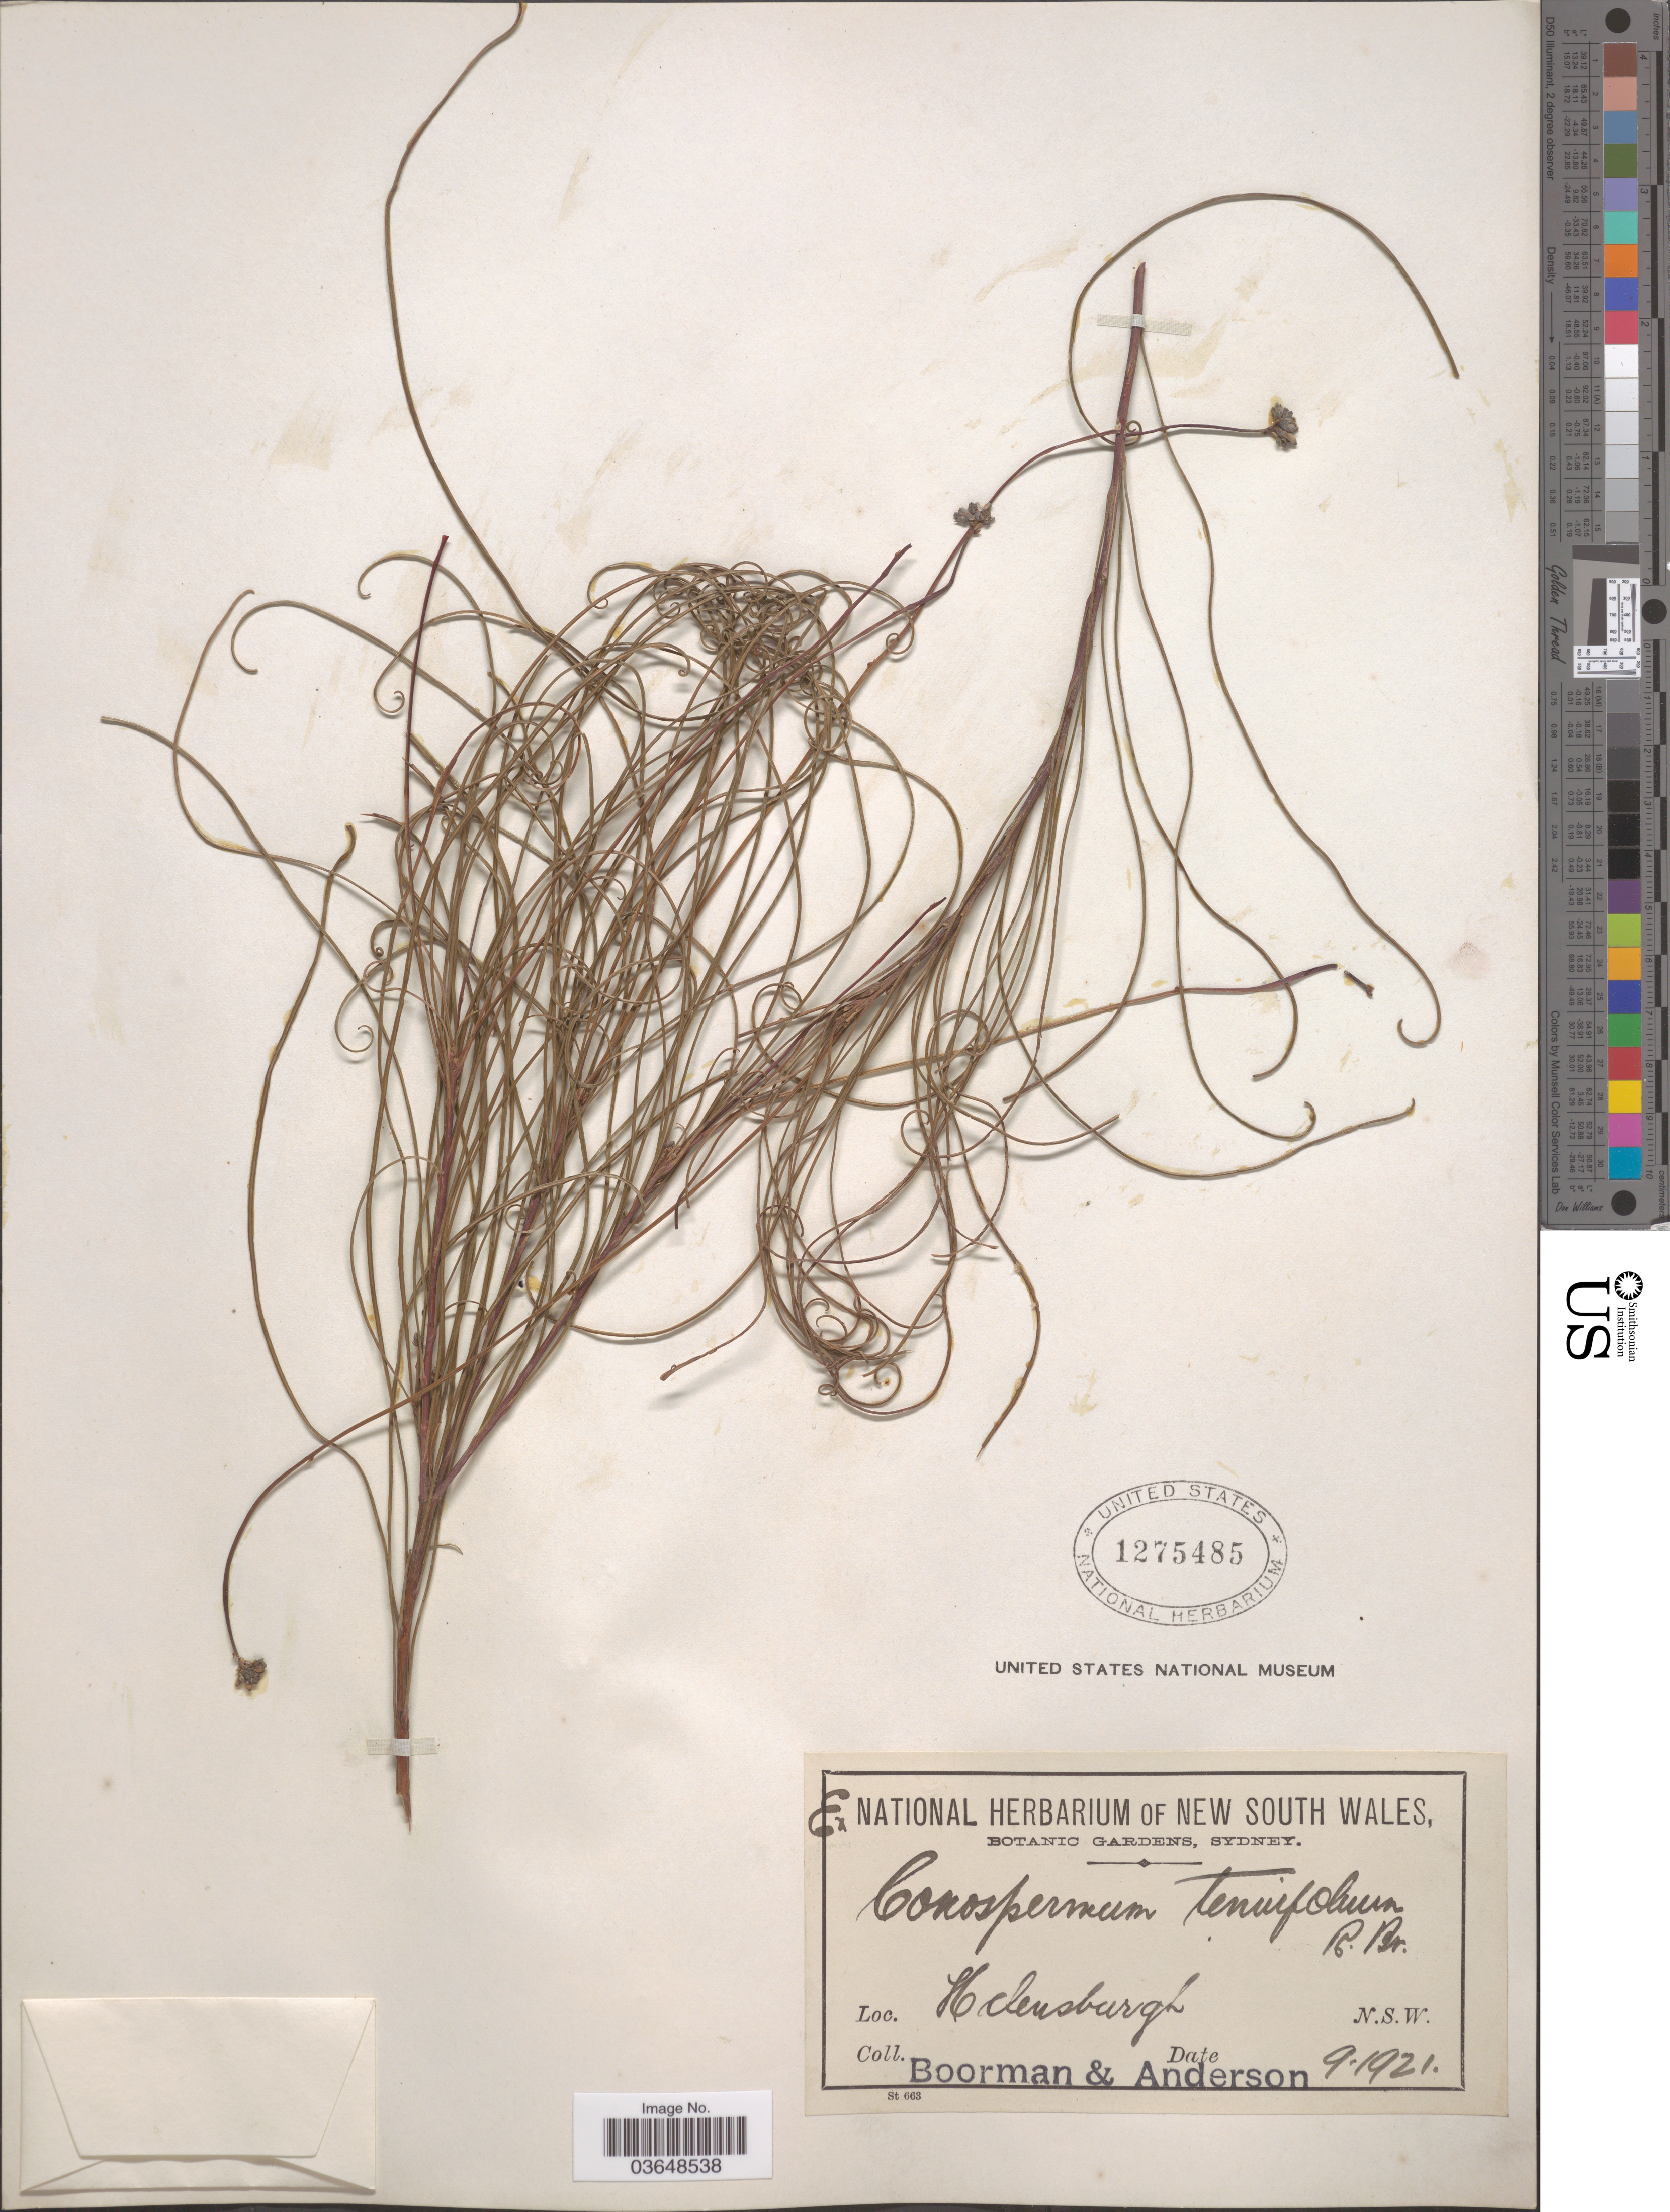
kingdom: Plantae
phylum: Tracheophyta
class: Magnoliopsida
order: Proteales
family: Proteaceae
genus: Conospermum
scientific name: Conospermum tenuifolium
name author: R. Br.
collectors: -. Boorman & -- Anderson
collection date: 1921-09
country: Australia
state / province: New South Wales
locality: Helensburgh.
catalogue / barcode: US 1275485